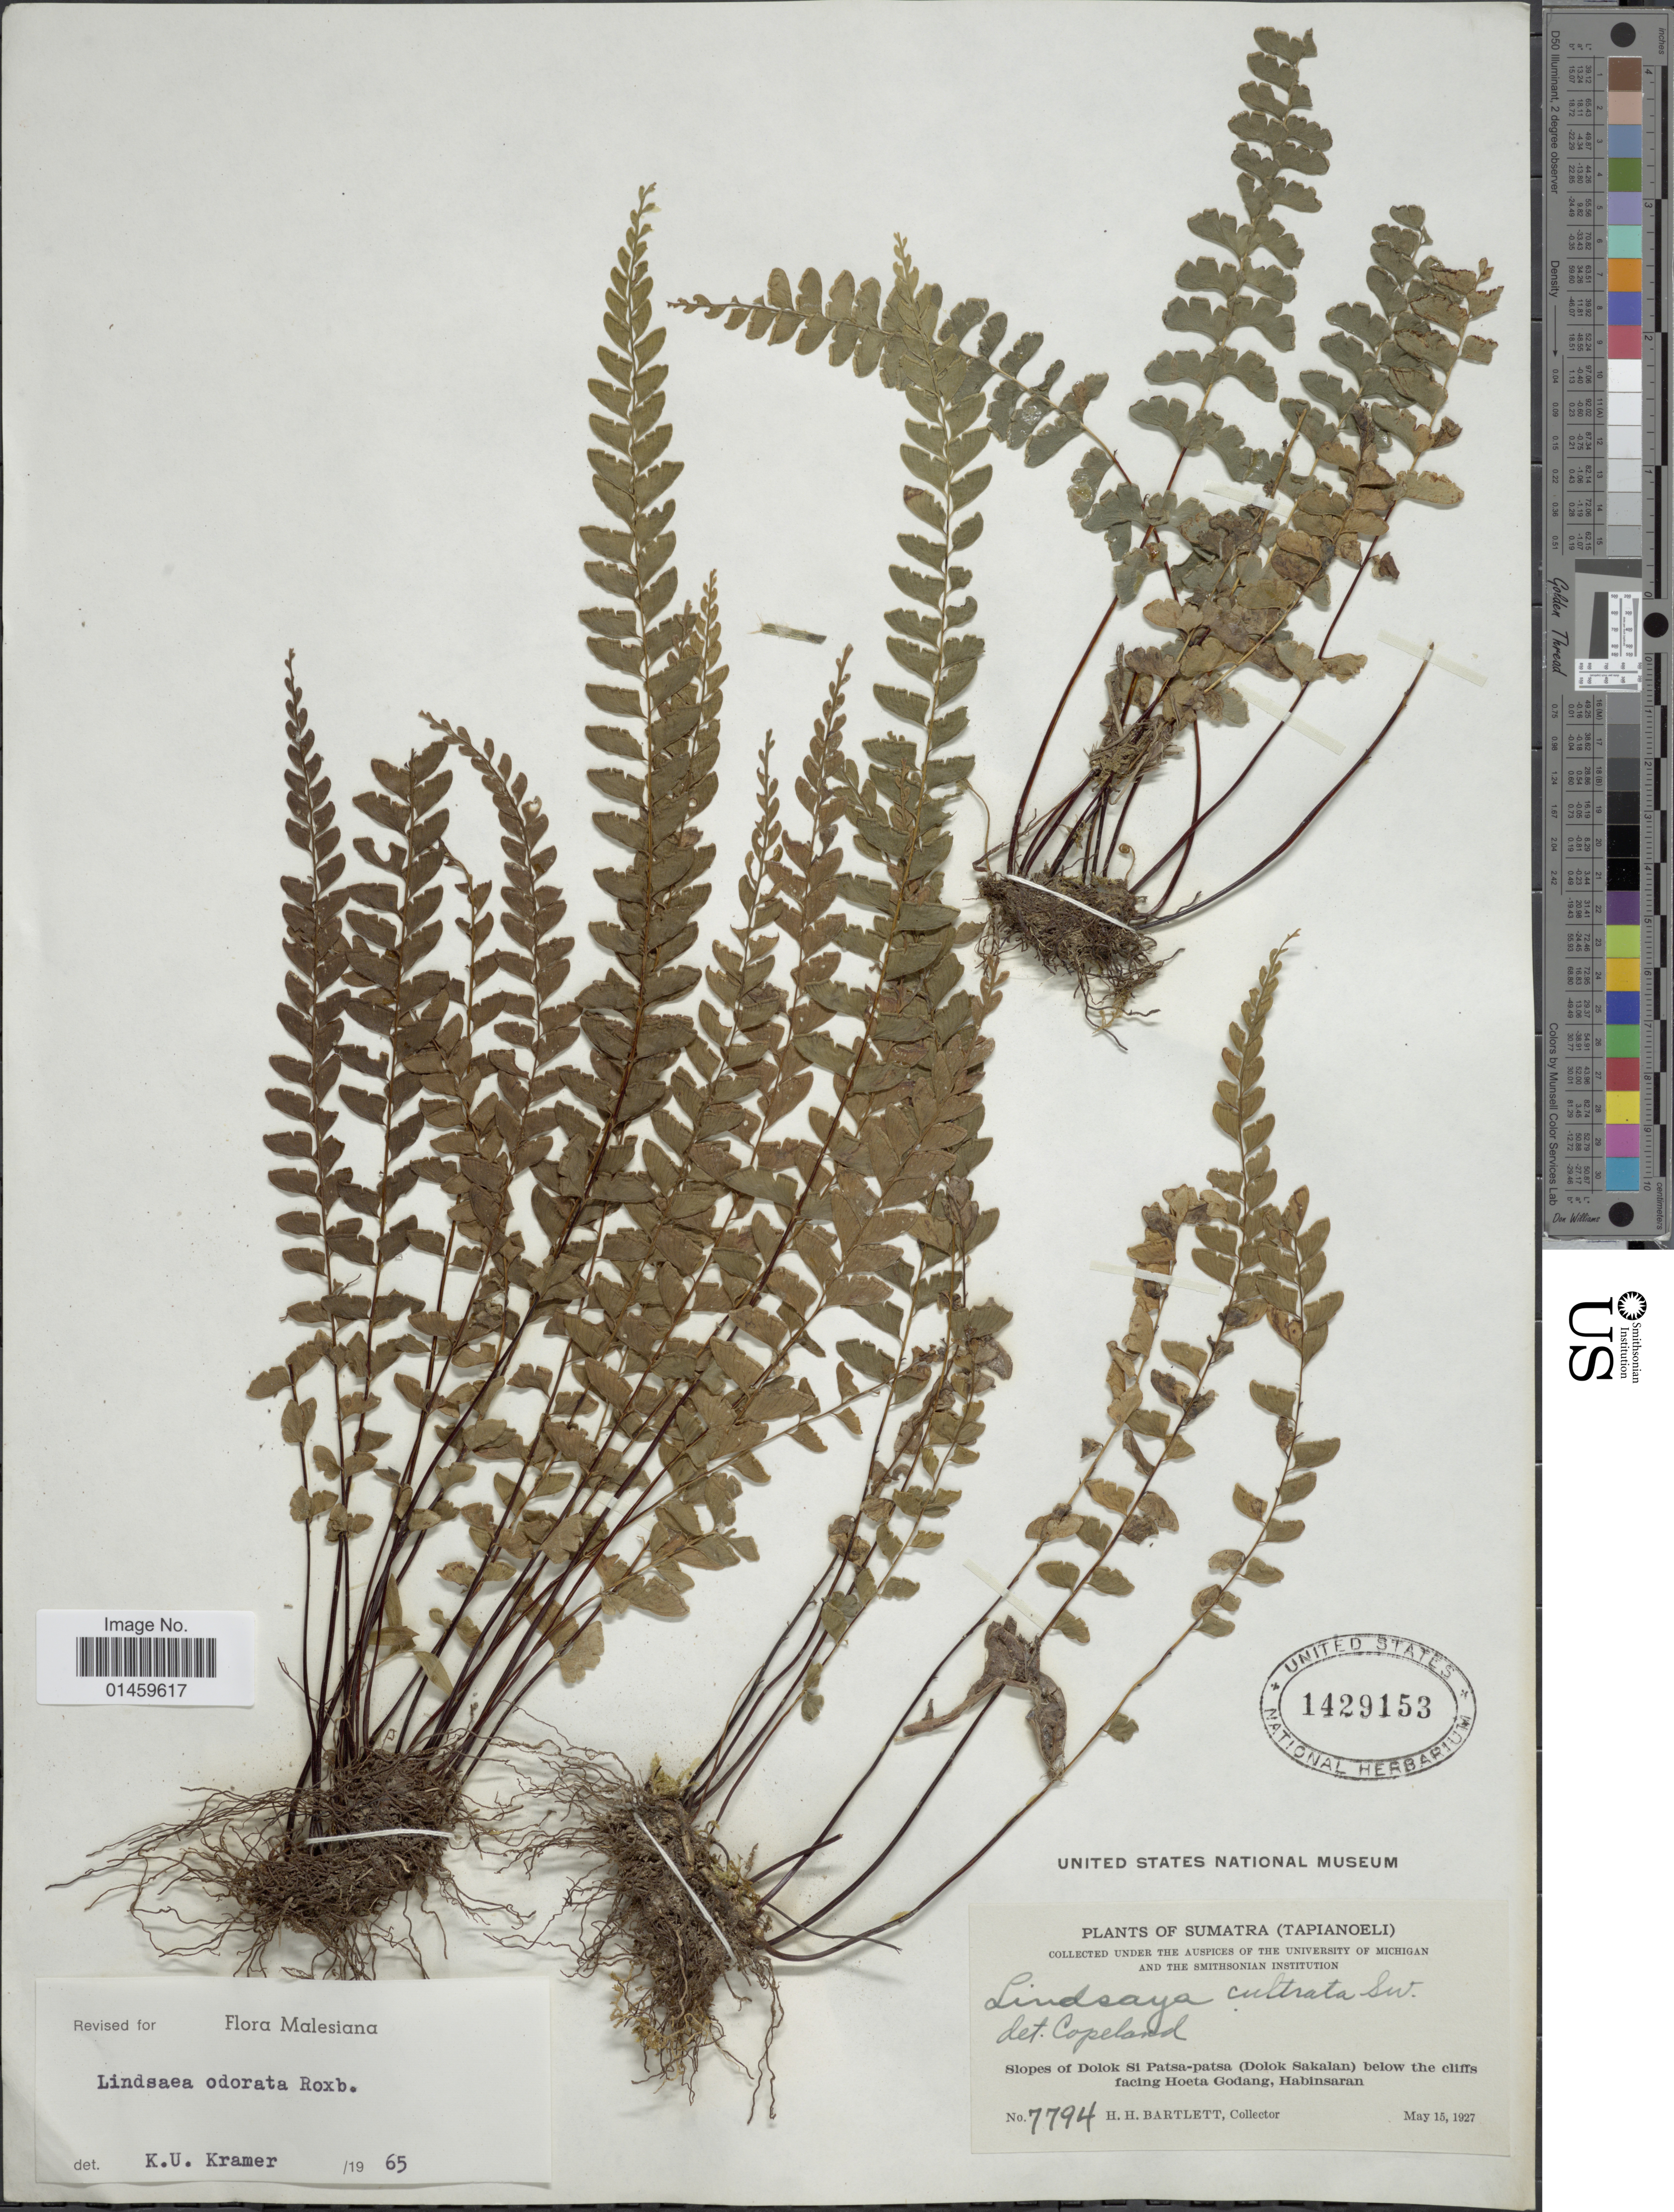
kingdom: Plantae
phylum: Tracheophyta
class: Polypodiopsida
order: Polypodiales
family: Lindsaeaceae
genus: Lindsaea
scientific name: Lindsaea odorata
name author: Roxb.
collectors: H. H. Bartlett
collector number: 7794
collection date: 1927-05-15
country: Indonesia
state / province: Sumatra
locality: Tapianoeli. Slopes of Dolok Si Patsa-patsa (Dolok Sakalan) below the cliffs facing Hoeta Godang, Habinsaran.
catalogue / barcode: US 1429153